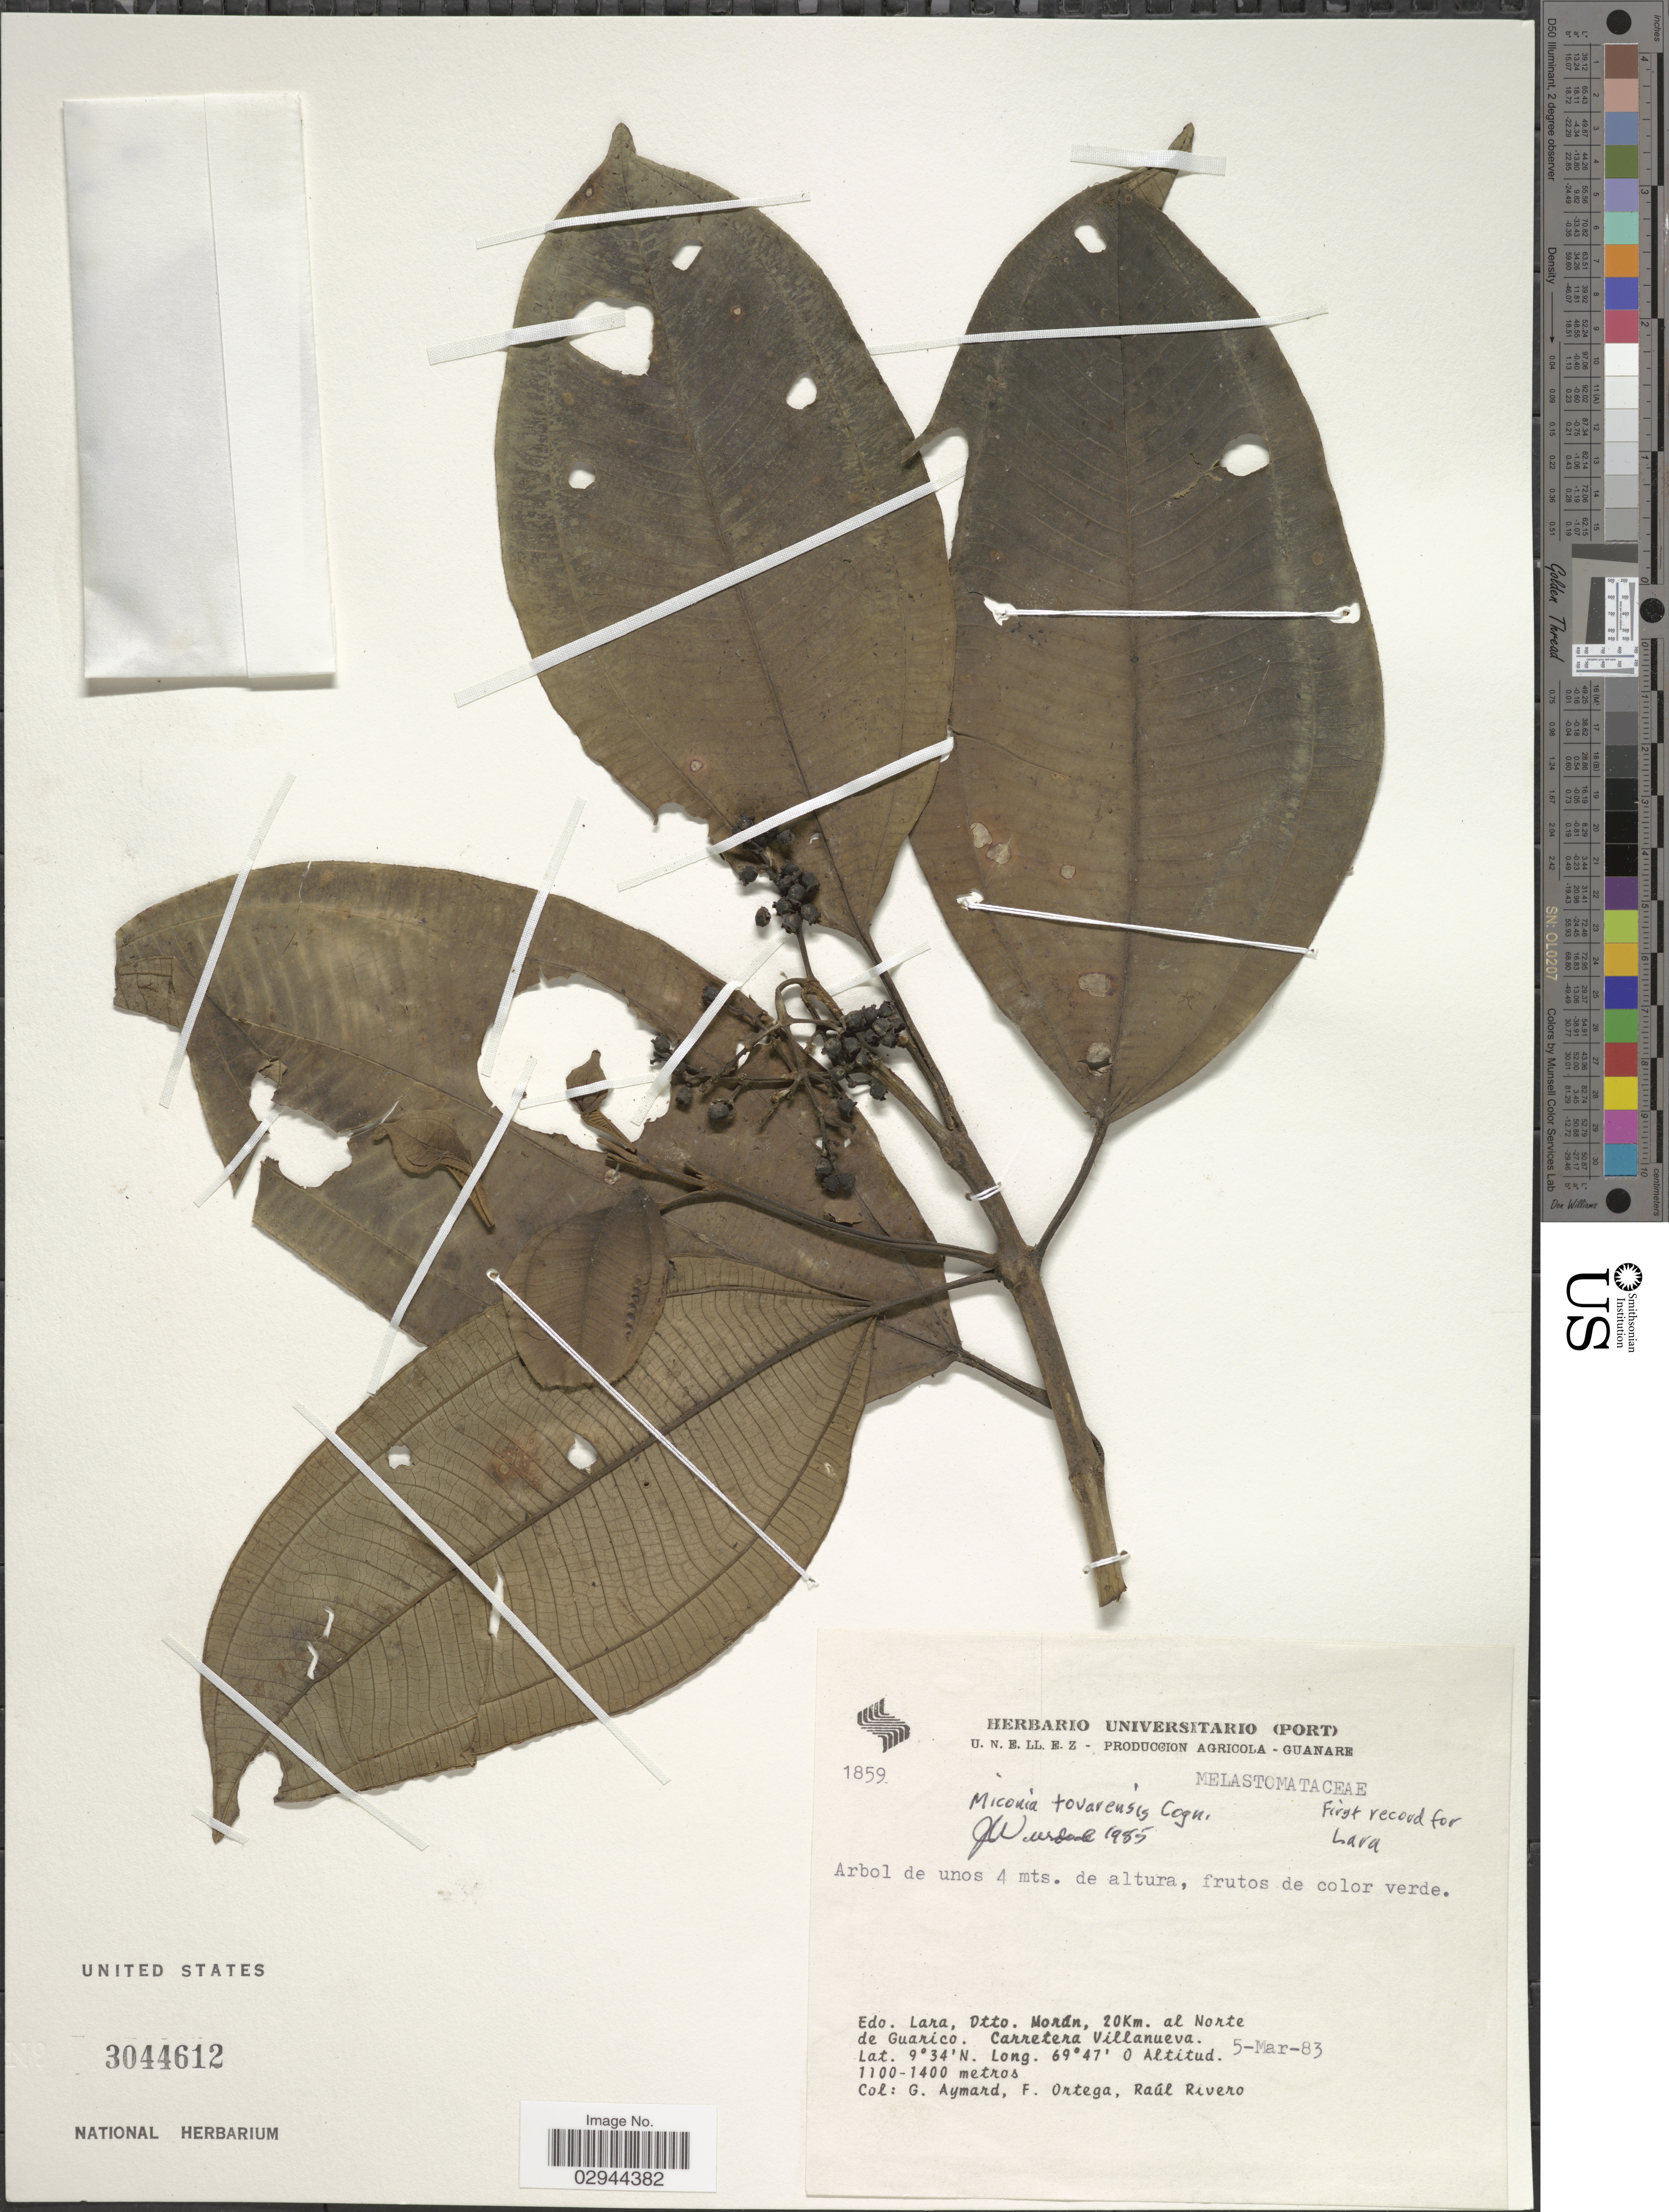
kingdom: Plantae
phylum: Tracheophyta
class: Magnoliopsida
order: Myrtales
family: Melastomataceae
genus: Miconia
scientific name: Miconia tovarensis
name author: Cogn.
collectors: G. A. Aymard, F. J. Ortega & R. Rivero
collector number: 1859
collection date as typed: Transcribed d/m/y: 5/3/83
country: Venezuela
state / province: Lara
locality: Dtto. Morán, 20 Km. al Norte de Guarico. Carretera Villanueva.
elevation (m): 1100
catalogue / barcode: US 3044612